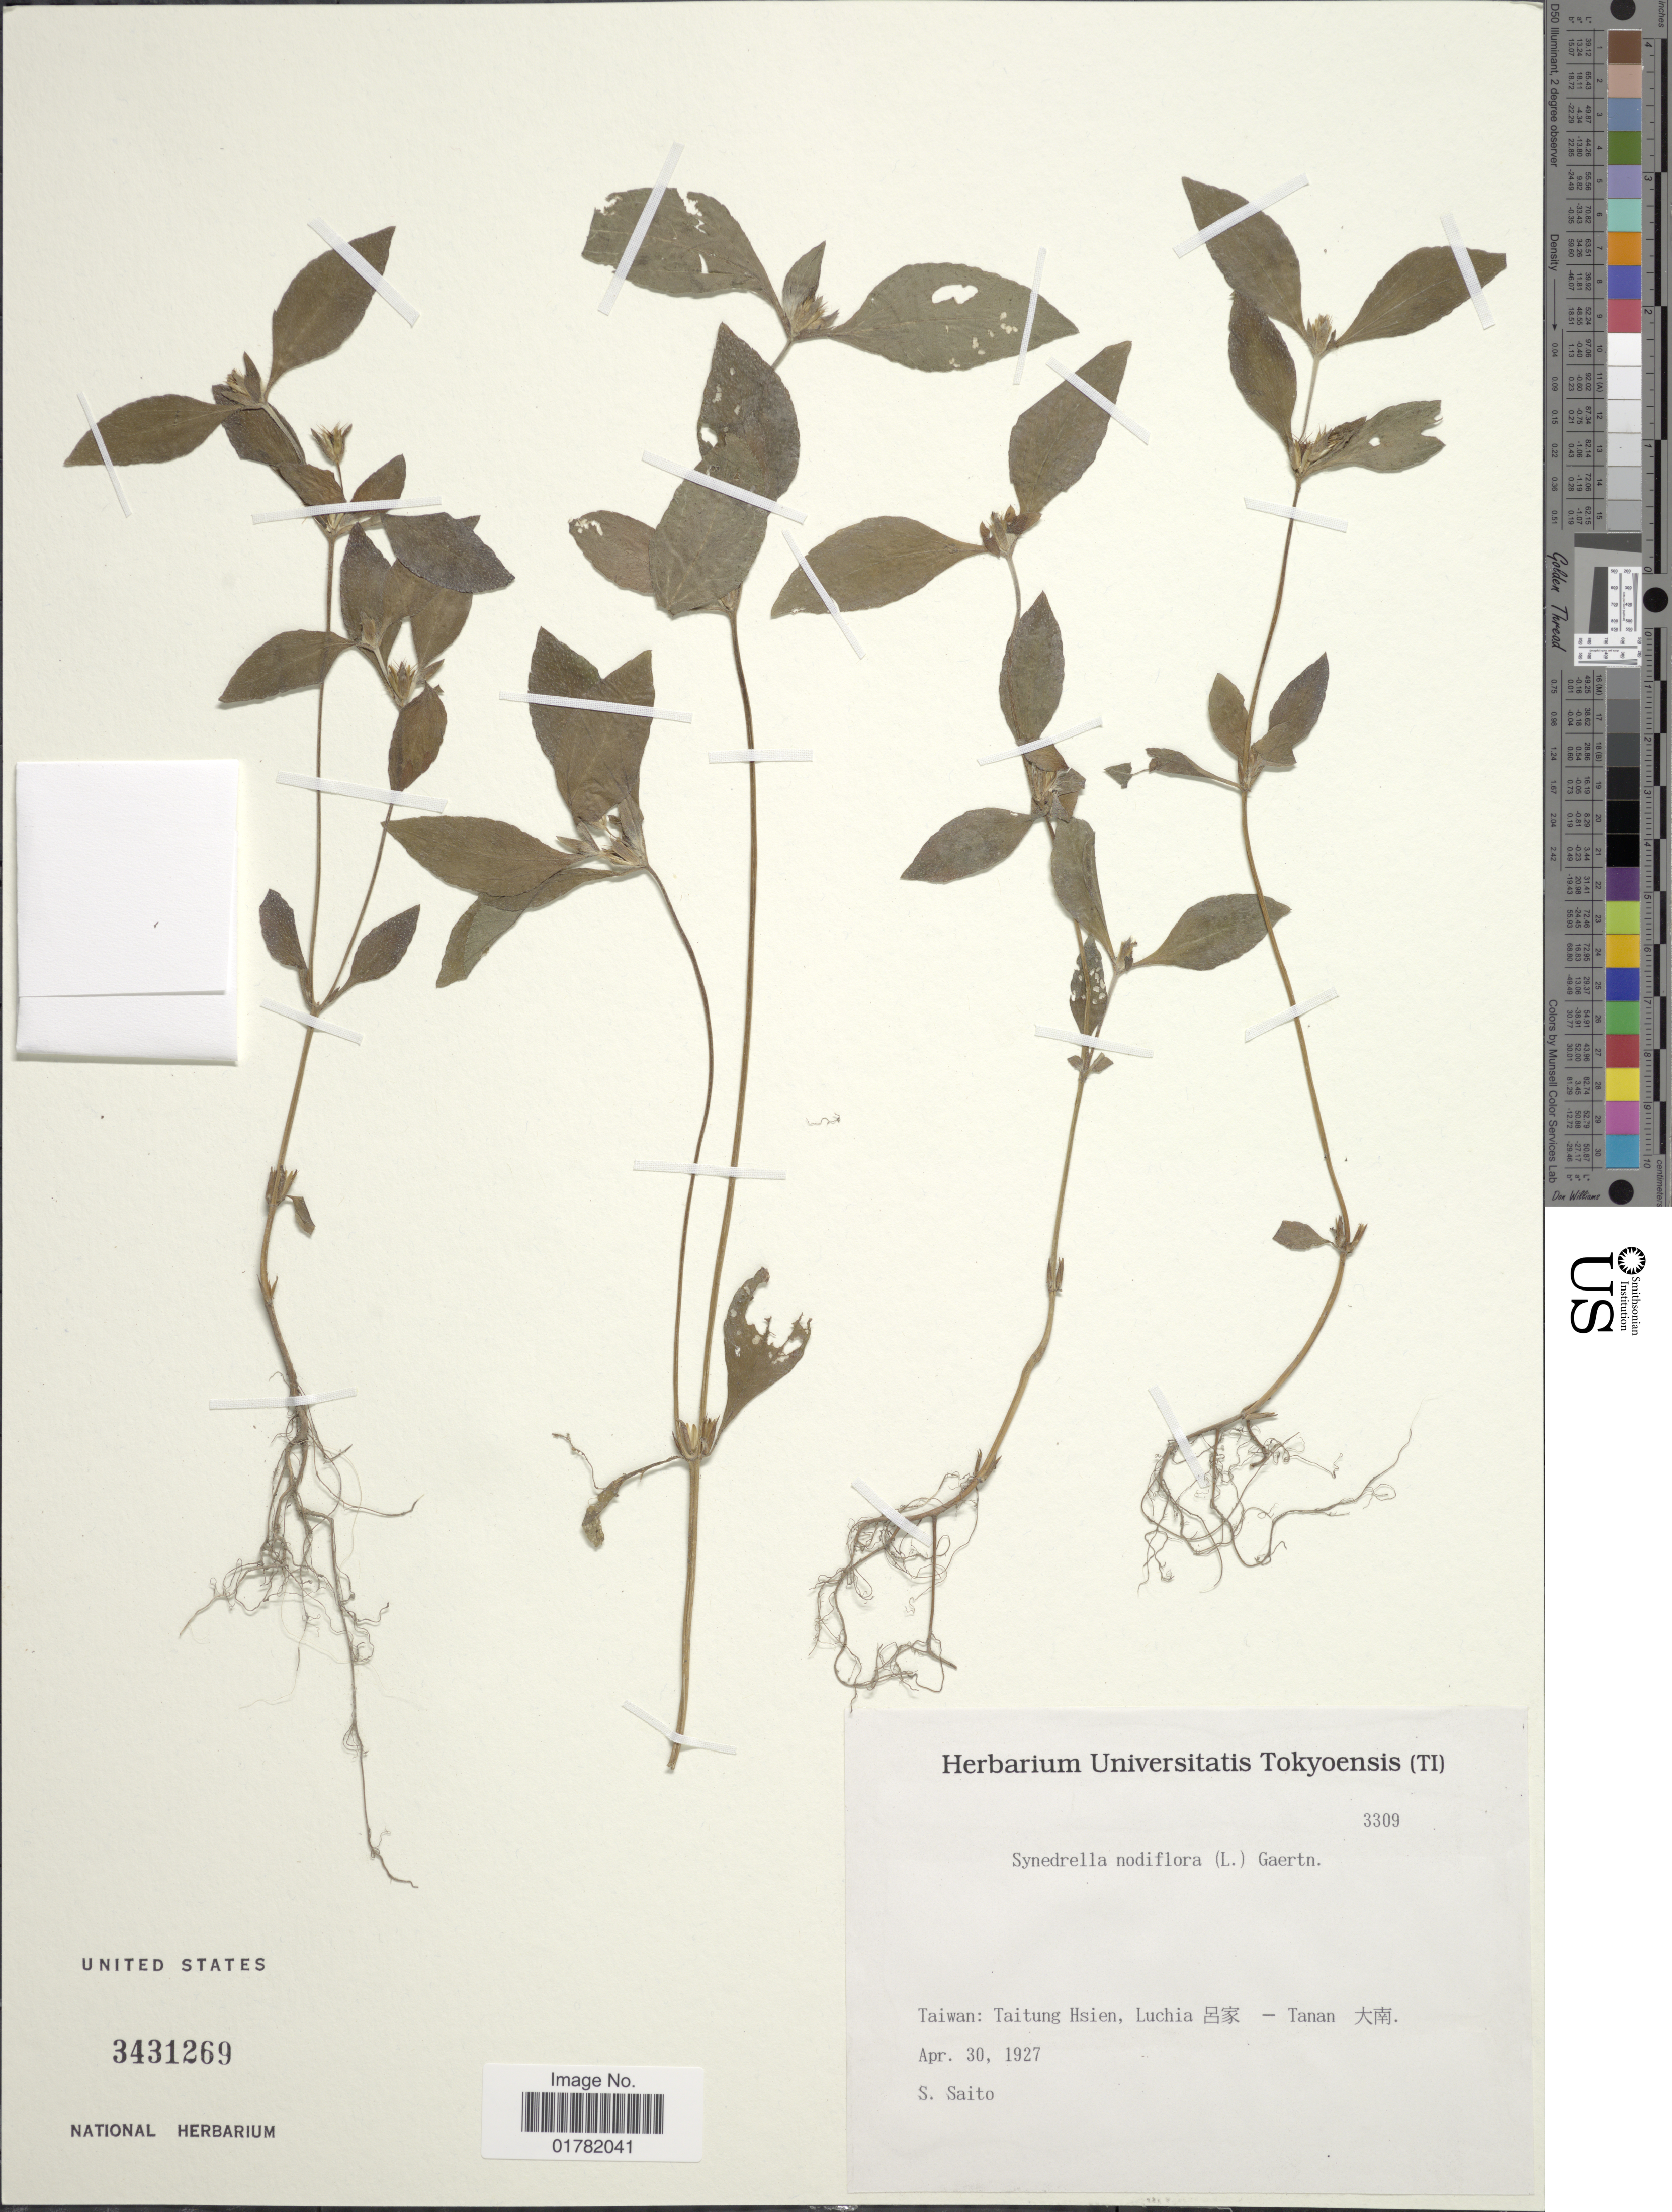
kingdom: Plantae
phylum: Tracheophyta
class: Magnoliopsida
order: Asterales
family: Asteraceae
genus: Synedrella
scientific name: Synedrella nodiflora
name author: (L.) Gaertn.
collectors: S. Saito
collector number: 3309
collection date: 1927-04-30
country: Taiwan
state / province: Taitung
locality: Puyuma; Taromak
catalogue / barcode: US 3431269